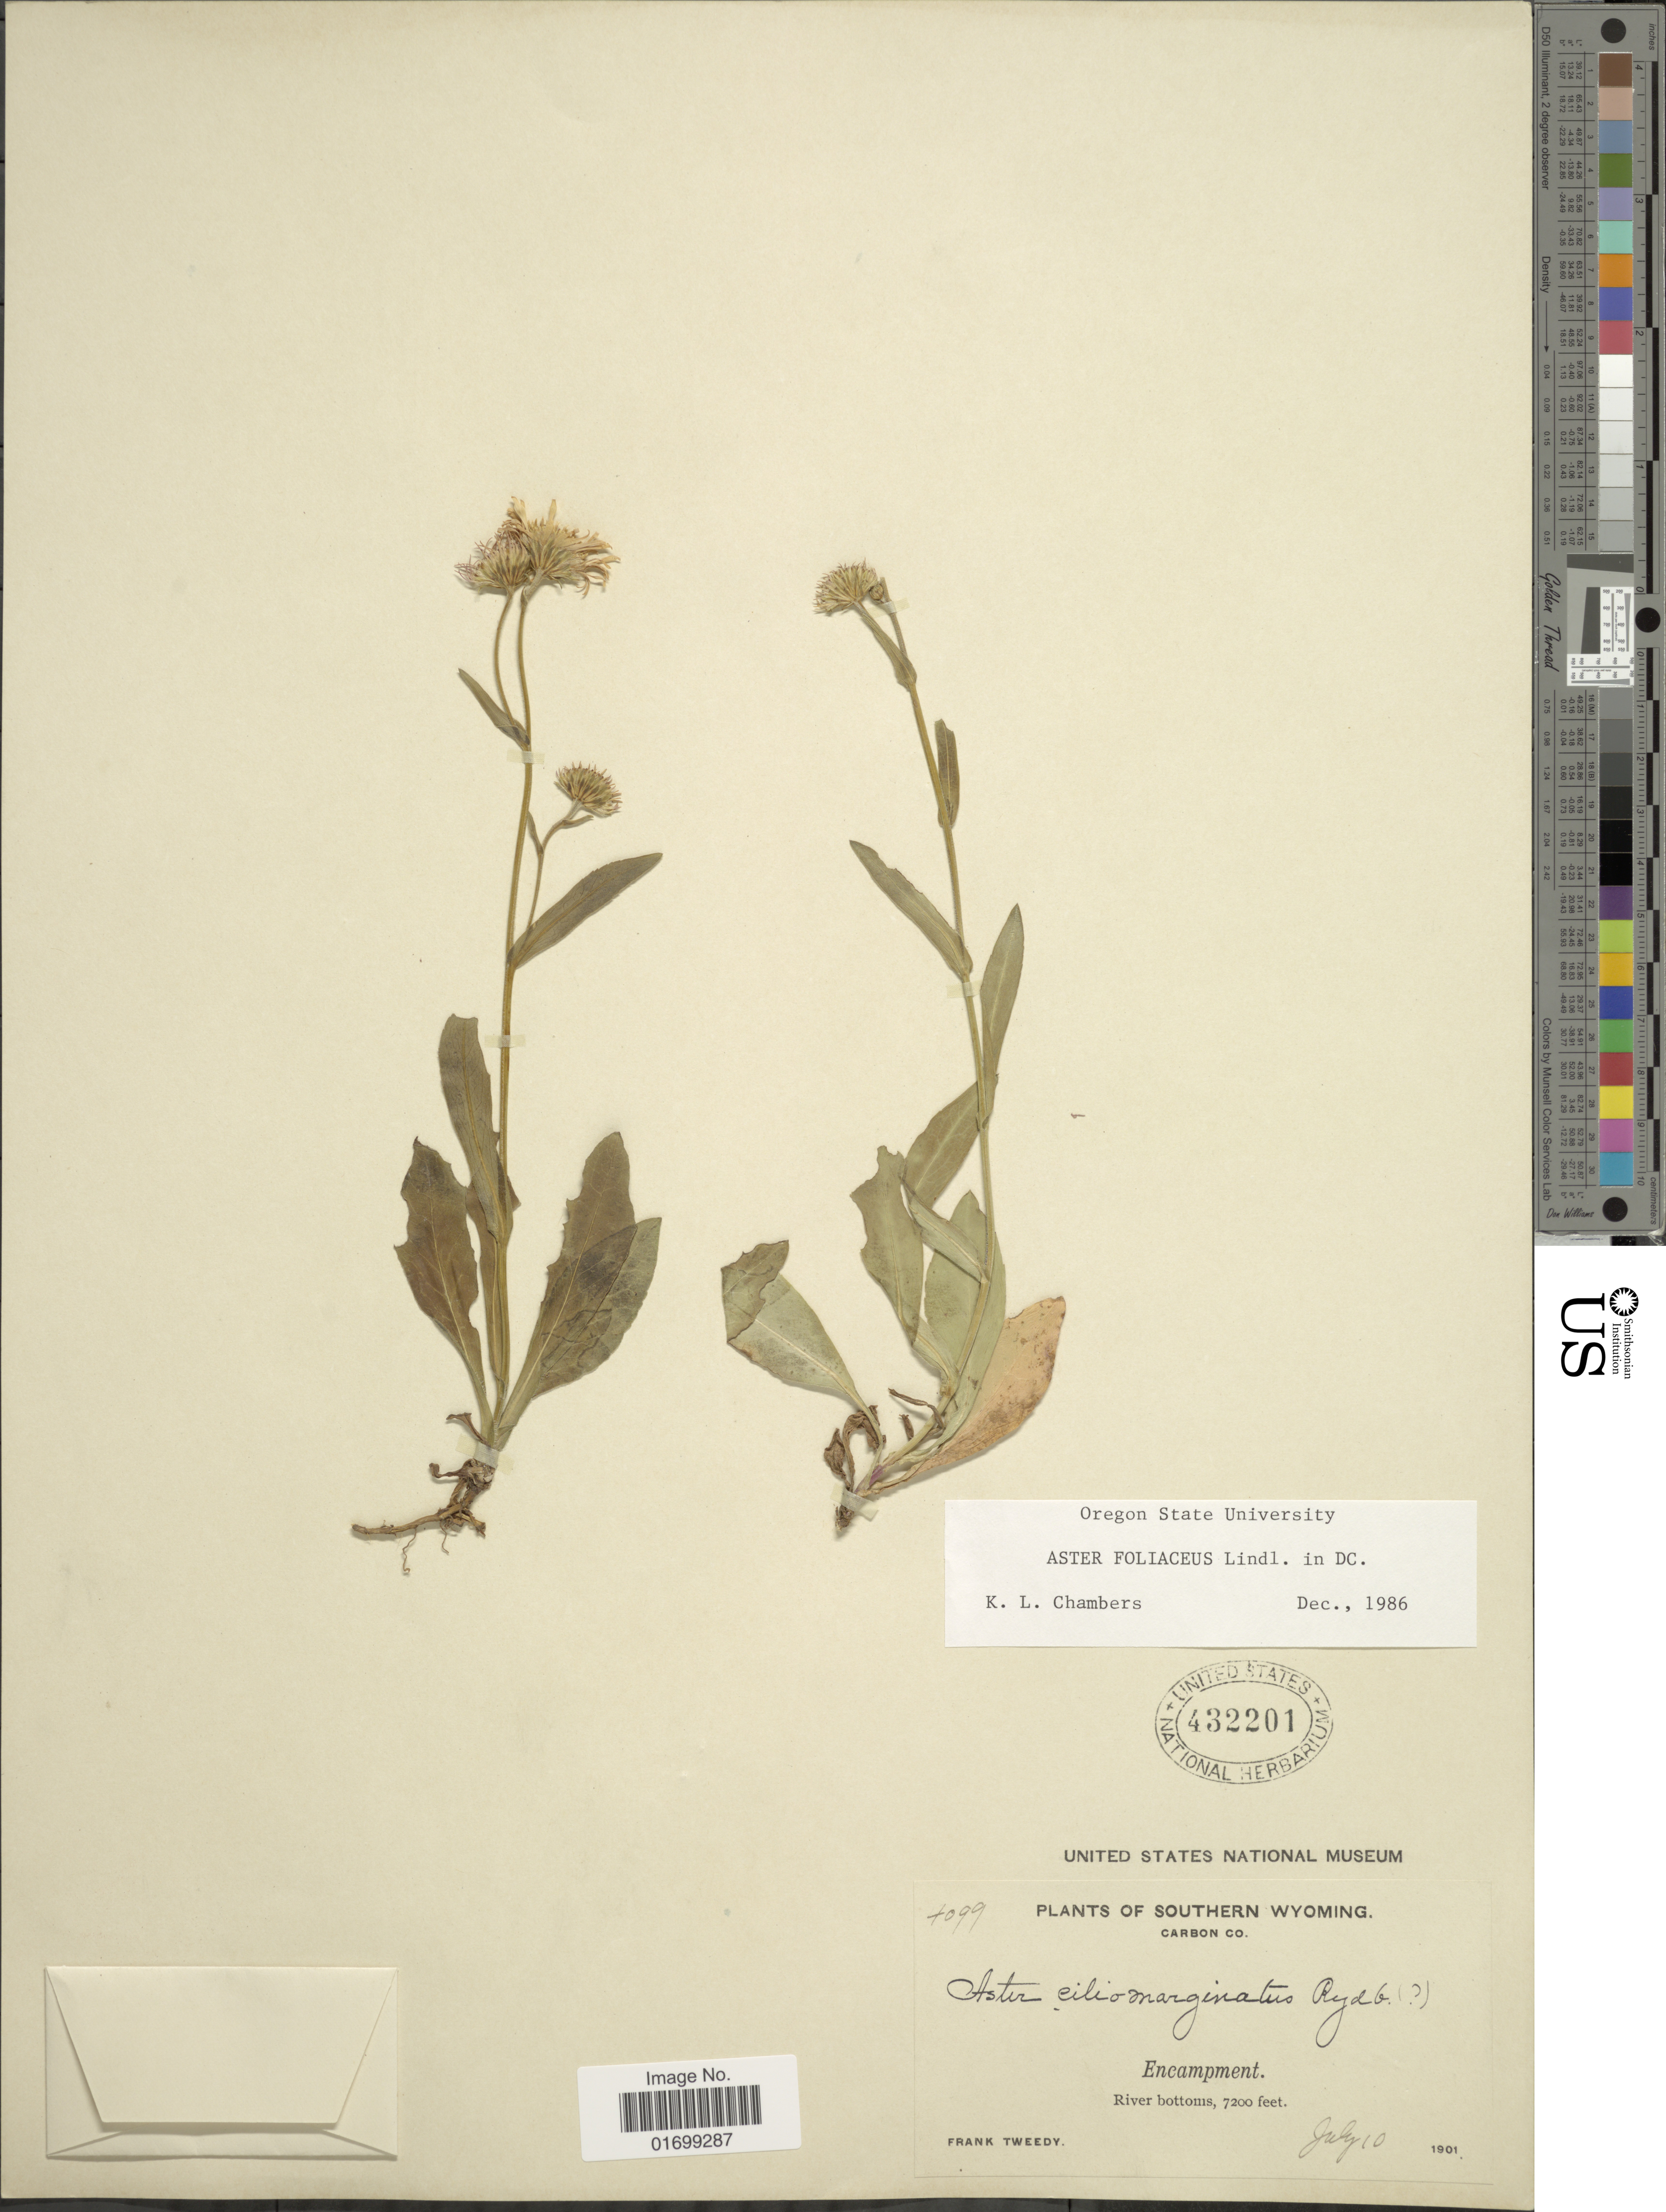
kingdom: Plantae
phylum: Tracheophyta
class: Magnoliopsida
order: Asterales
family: Asteraceae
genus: Symphyotrichum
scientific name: Symphyotrichum foliaceum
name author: (Lindl. ex DC.) G.L. Nesom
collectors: F. Tweedy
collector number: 4099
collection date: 1901-07-10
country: United States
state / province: Wyoming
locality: Carbon Co., Encampment, river bottoms.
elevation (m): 2195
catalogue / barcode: US 432201